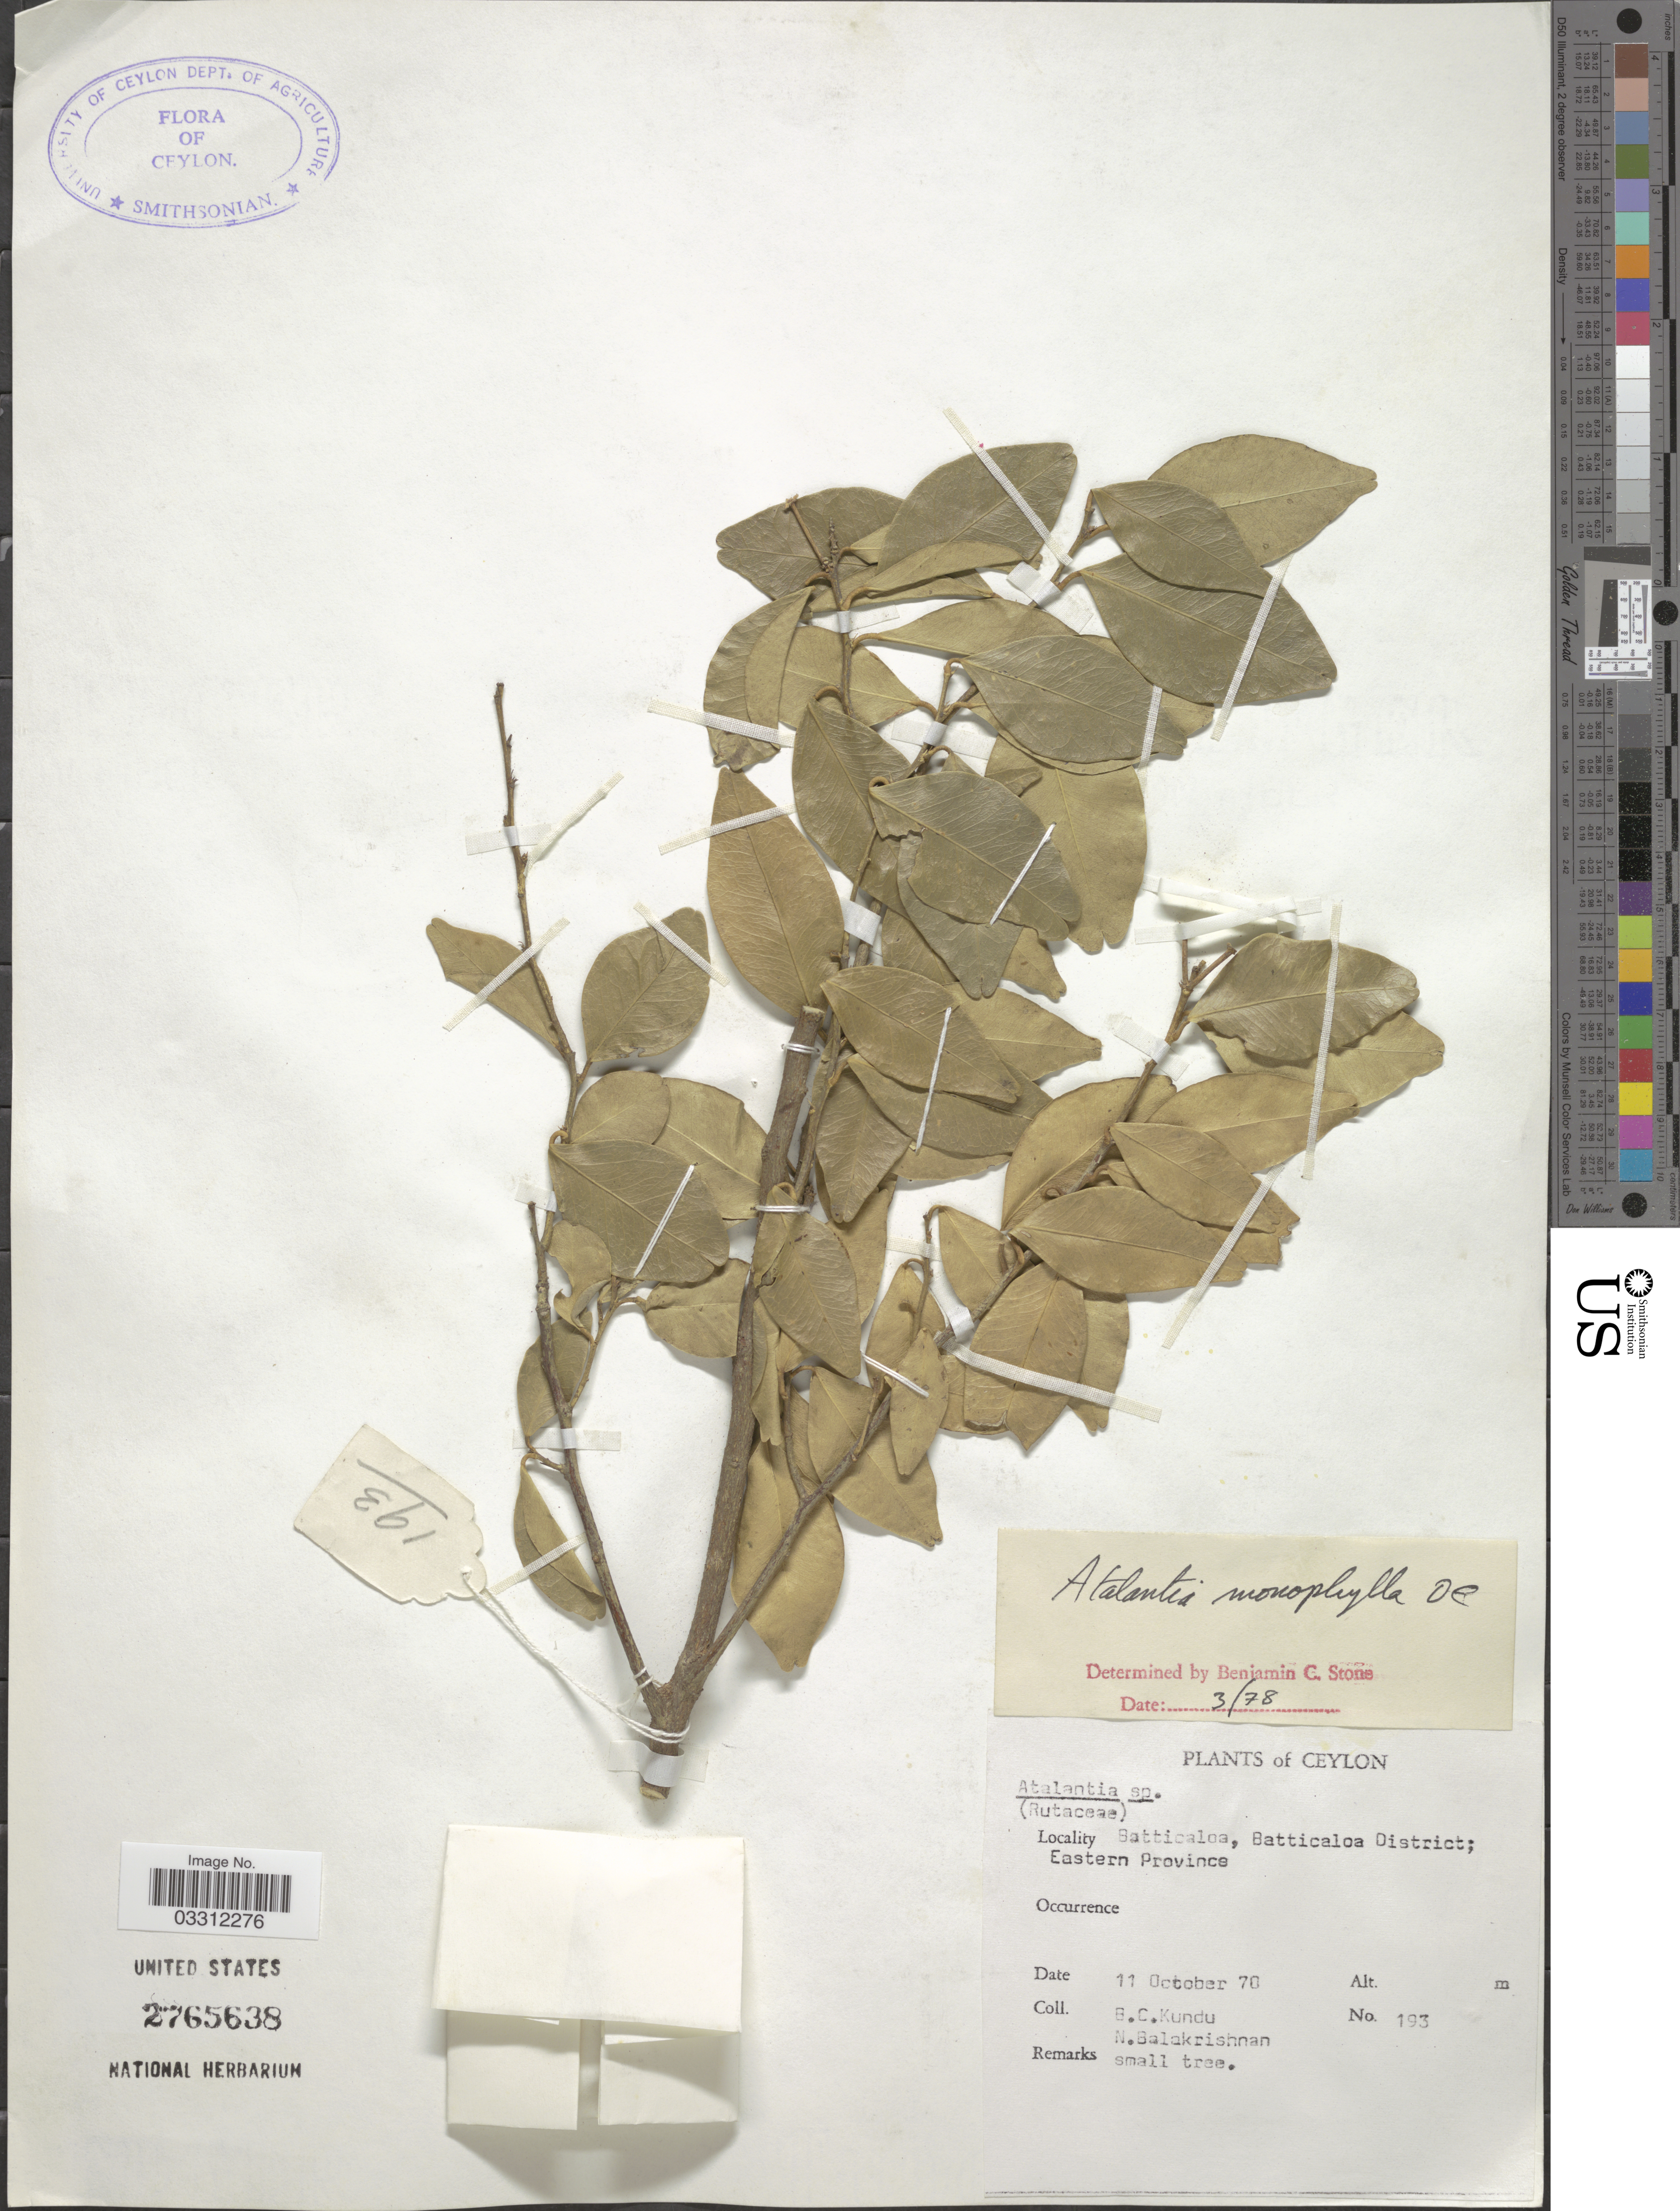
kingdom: Plantae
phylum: Tracheophyta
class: Magnoliopsida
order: Sapindales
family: Rutaceae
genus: Atalantia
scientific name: Atalantia monophylla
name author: (L.) DC.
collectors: B. C. Kundu & N. Balakrishnan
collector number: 193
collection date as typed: Transcribed d/m/y: 11/10/70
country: Sri Lanka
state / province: Eastern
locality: Ceylon, Batticaloa, Batticaloa District.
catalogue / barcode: US 2765638